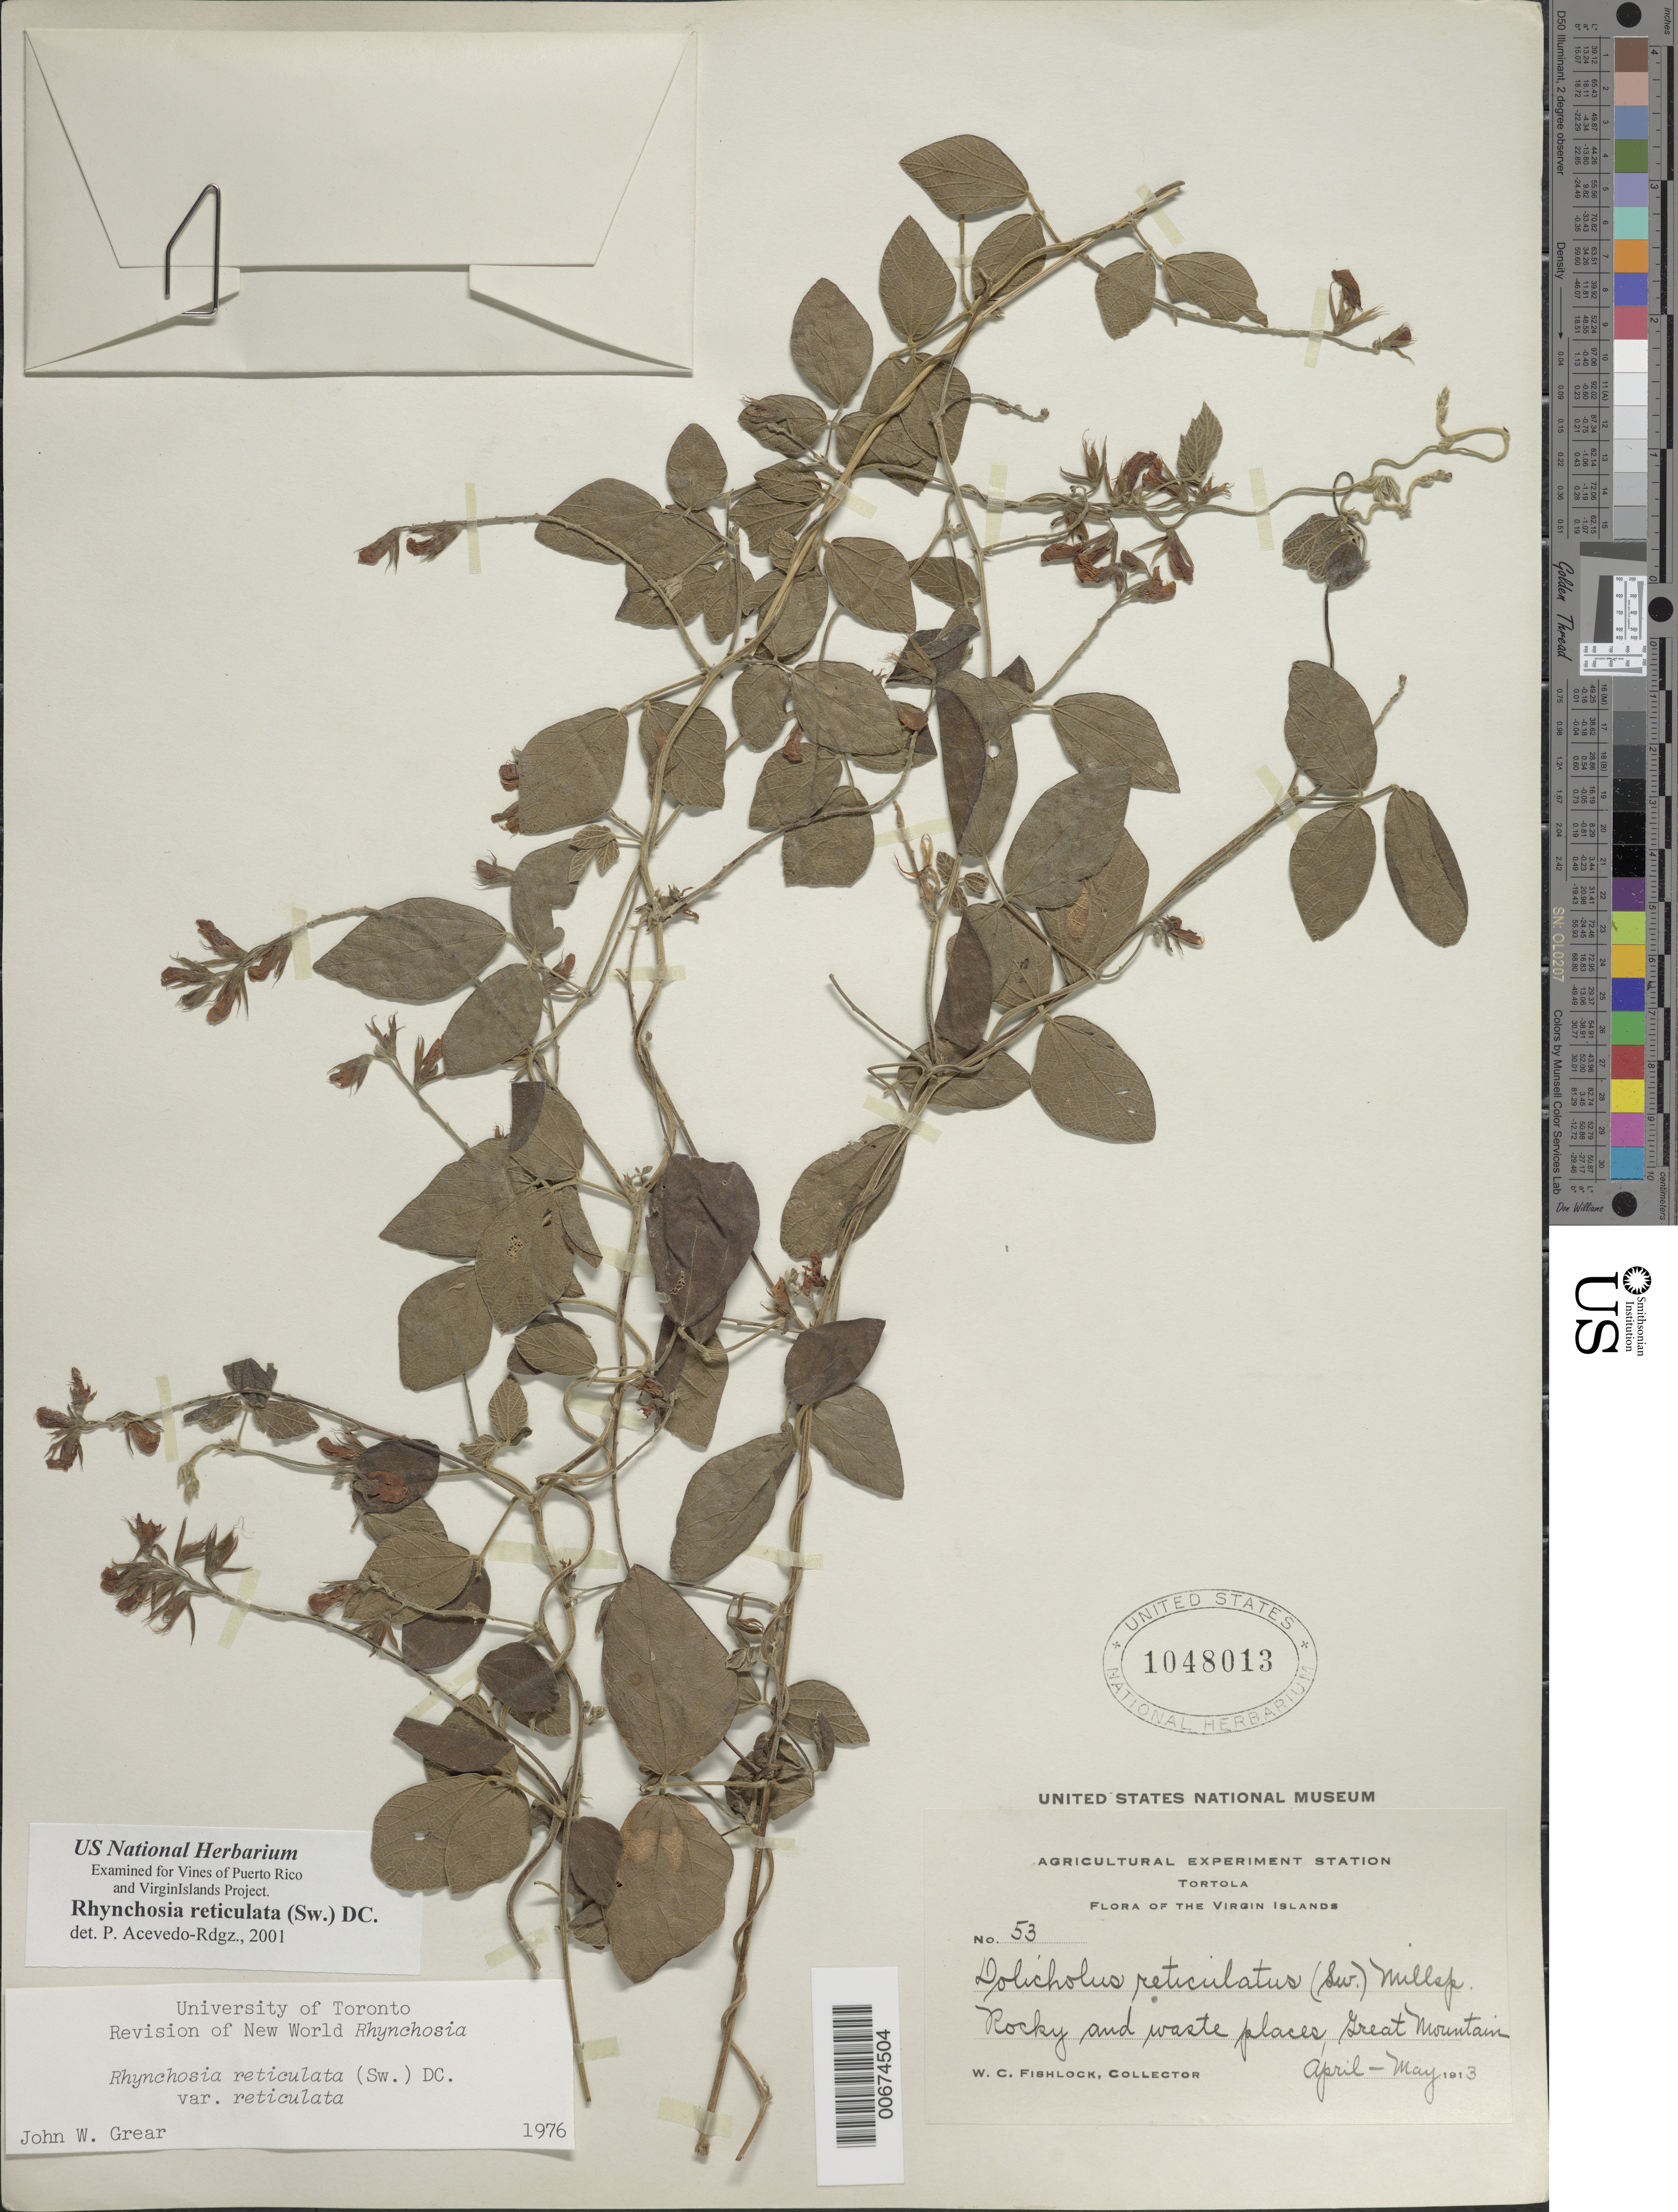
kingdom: Plantae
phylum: Tracheophyta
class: Magnoliopsida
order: Fabales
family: Fabaceae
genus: Rhynchosia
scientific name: Rhynchosia reticulata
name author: (Sw.) DC.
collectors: W. Fishlock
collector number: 53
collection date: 1913-04/1913-05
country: British Virgin Islands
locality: Tortola, The Virgin Islands, Great Mountain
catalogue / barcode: US 104801